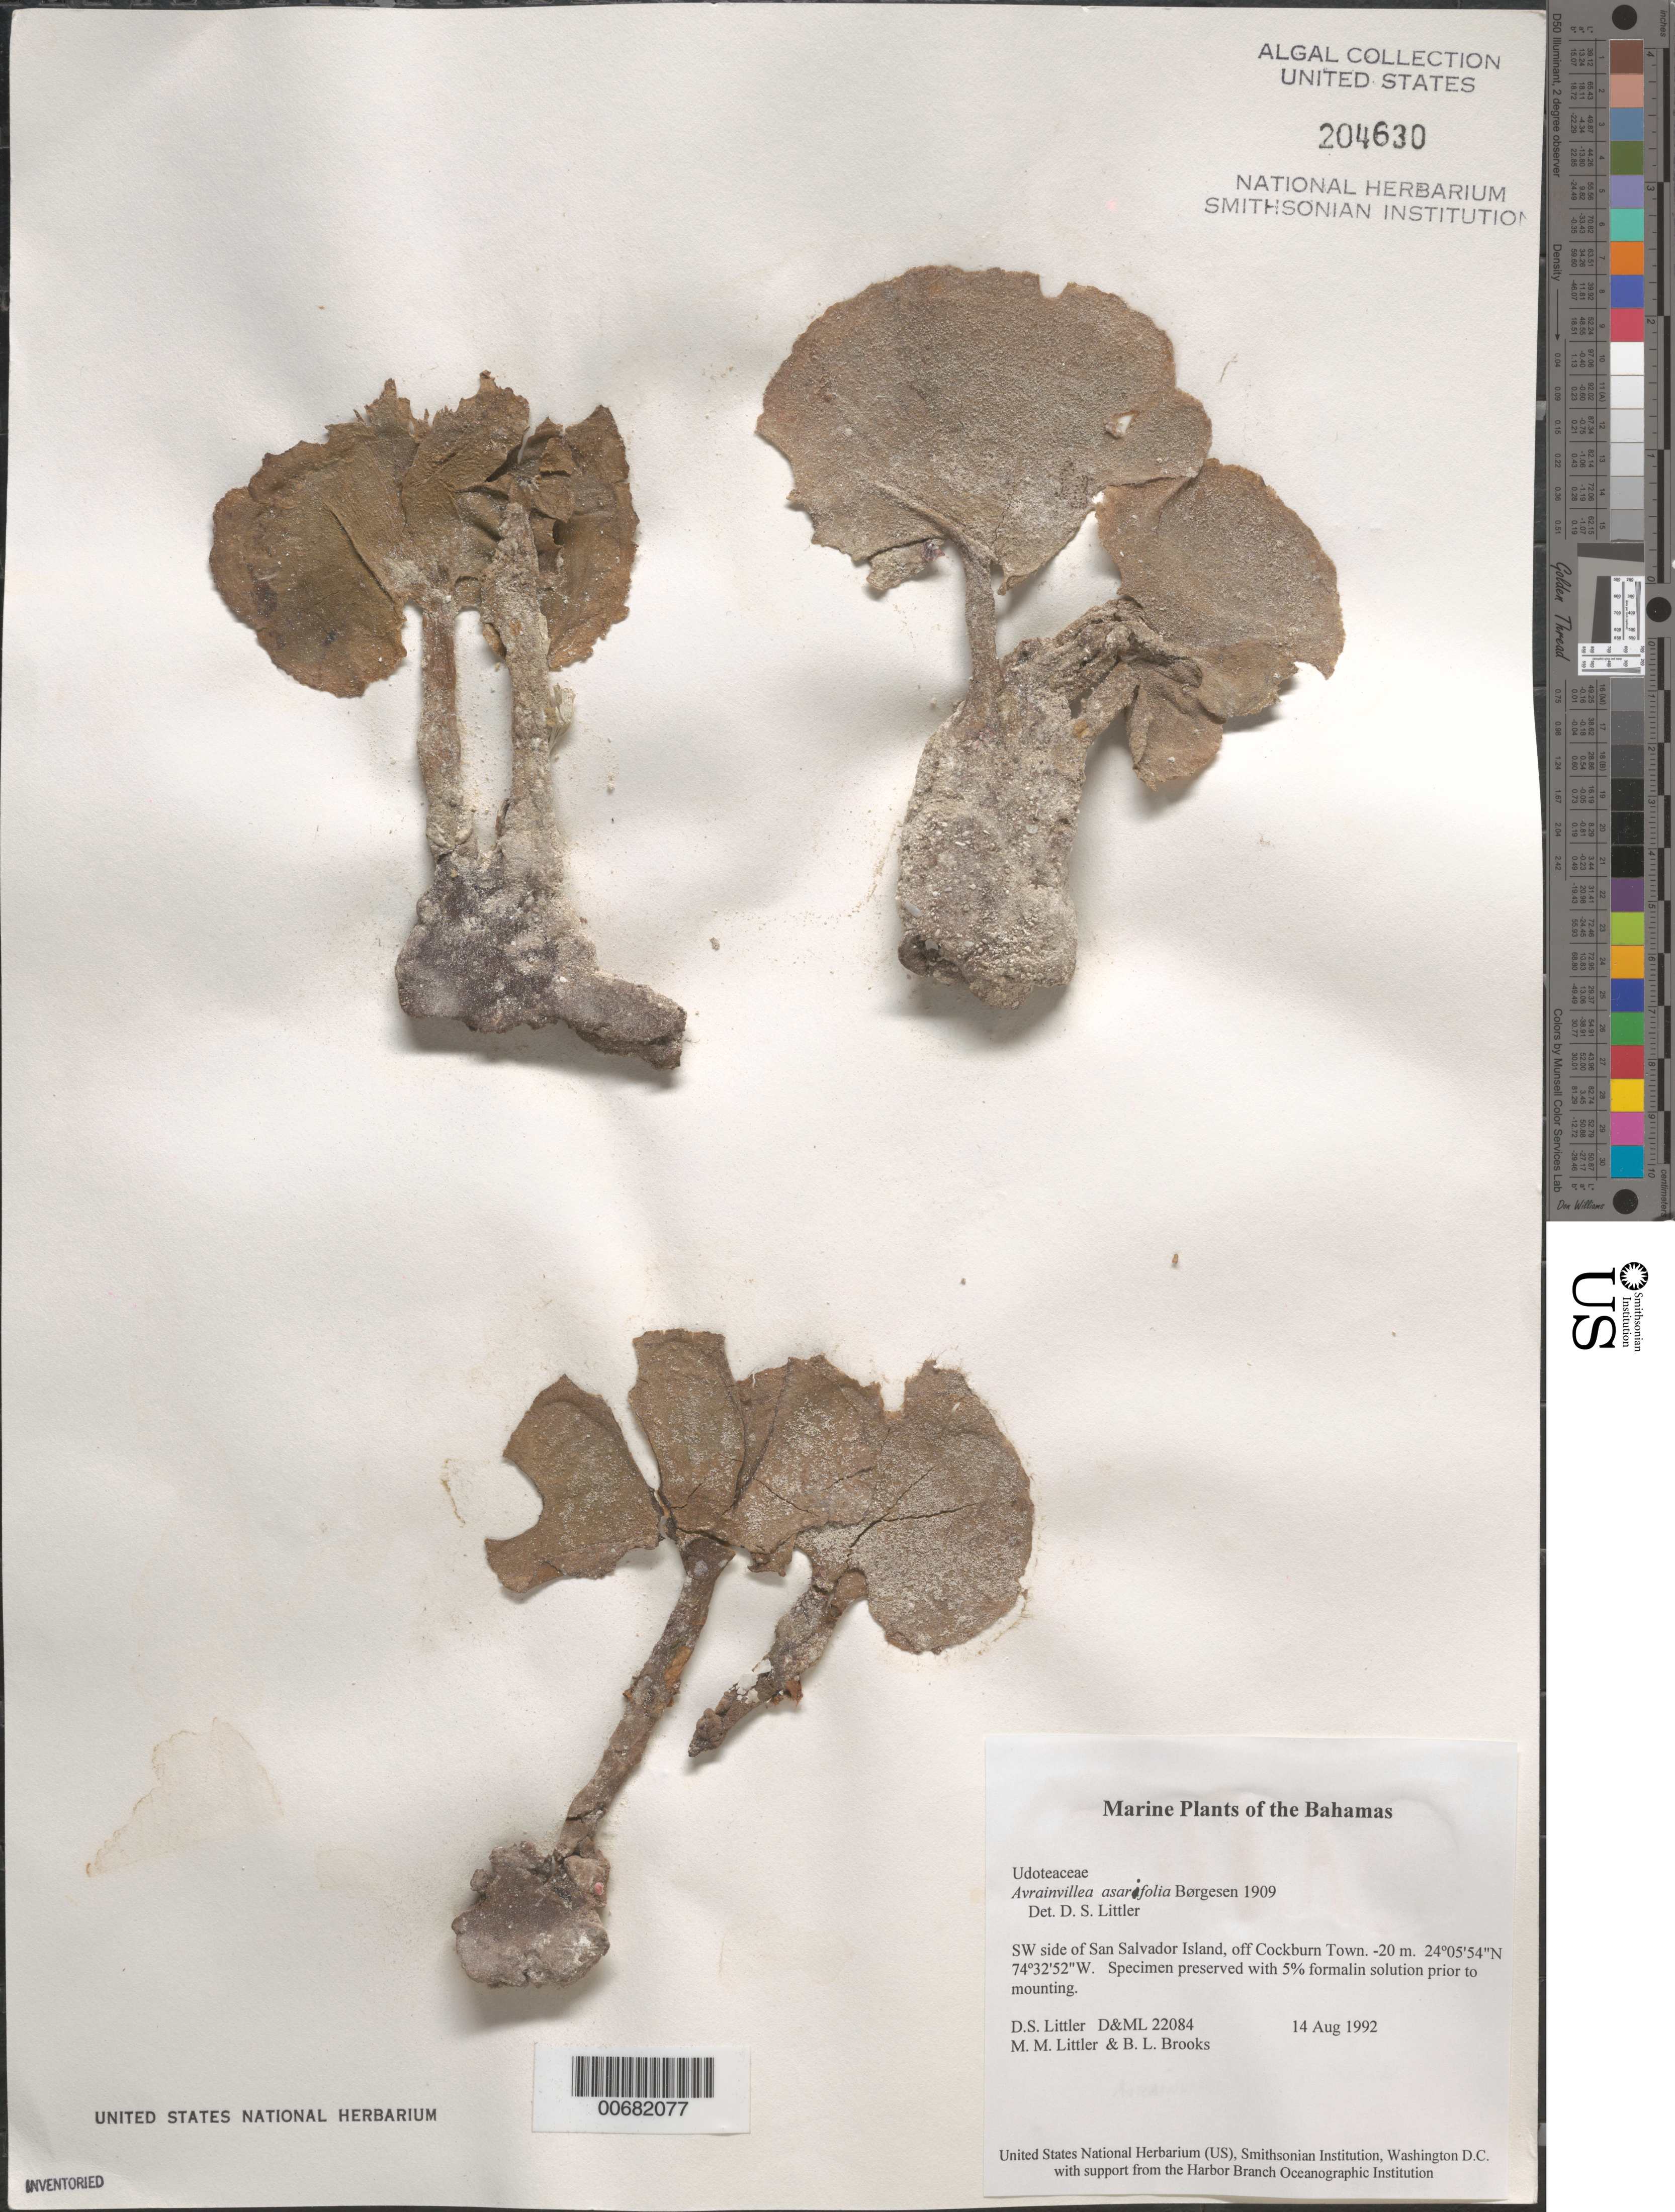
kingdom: Plantae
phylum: Chlorophyta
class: Ulvophyceae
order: Bryopsidales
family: Dichotomosiphonaceae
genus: Avrainvillea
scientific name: Avrainvillea asarifolia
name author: Børgesen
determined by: Littler, D. S.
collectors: D. S. Littler, M. M. Littler & B. Brooks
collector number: D&ML 22084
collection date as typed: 14 Aug 1992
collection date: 1992-08-14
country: Bahamas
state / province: San Salvador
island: San Salvador Island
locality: Off Cockburn Town, southwest side of island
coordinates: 24 05' 54" N, 74 32' 52" W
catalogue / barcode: US 204630